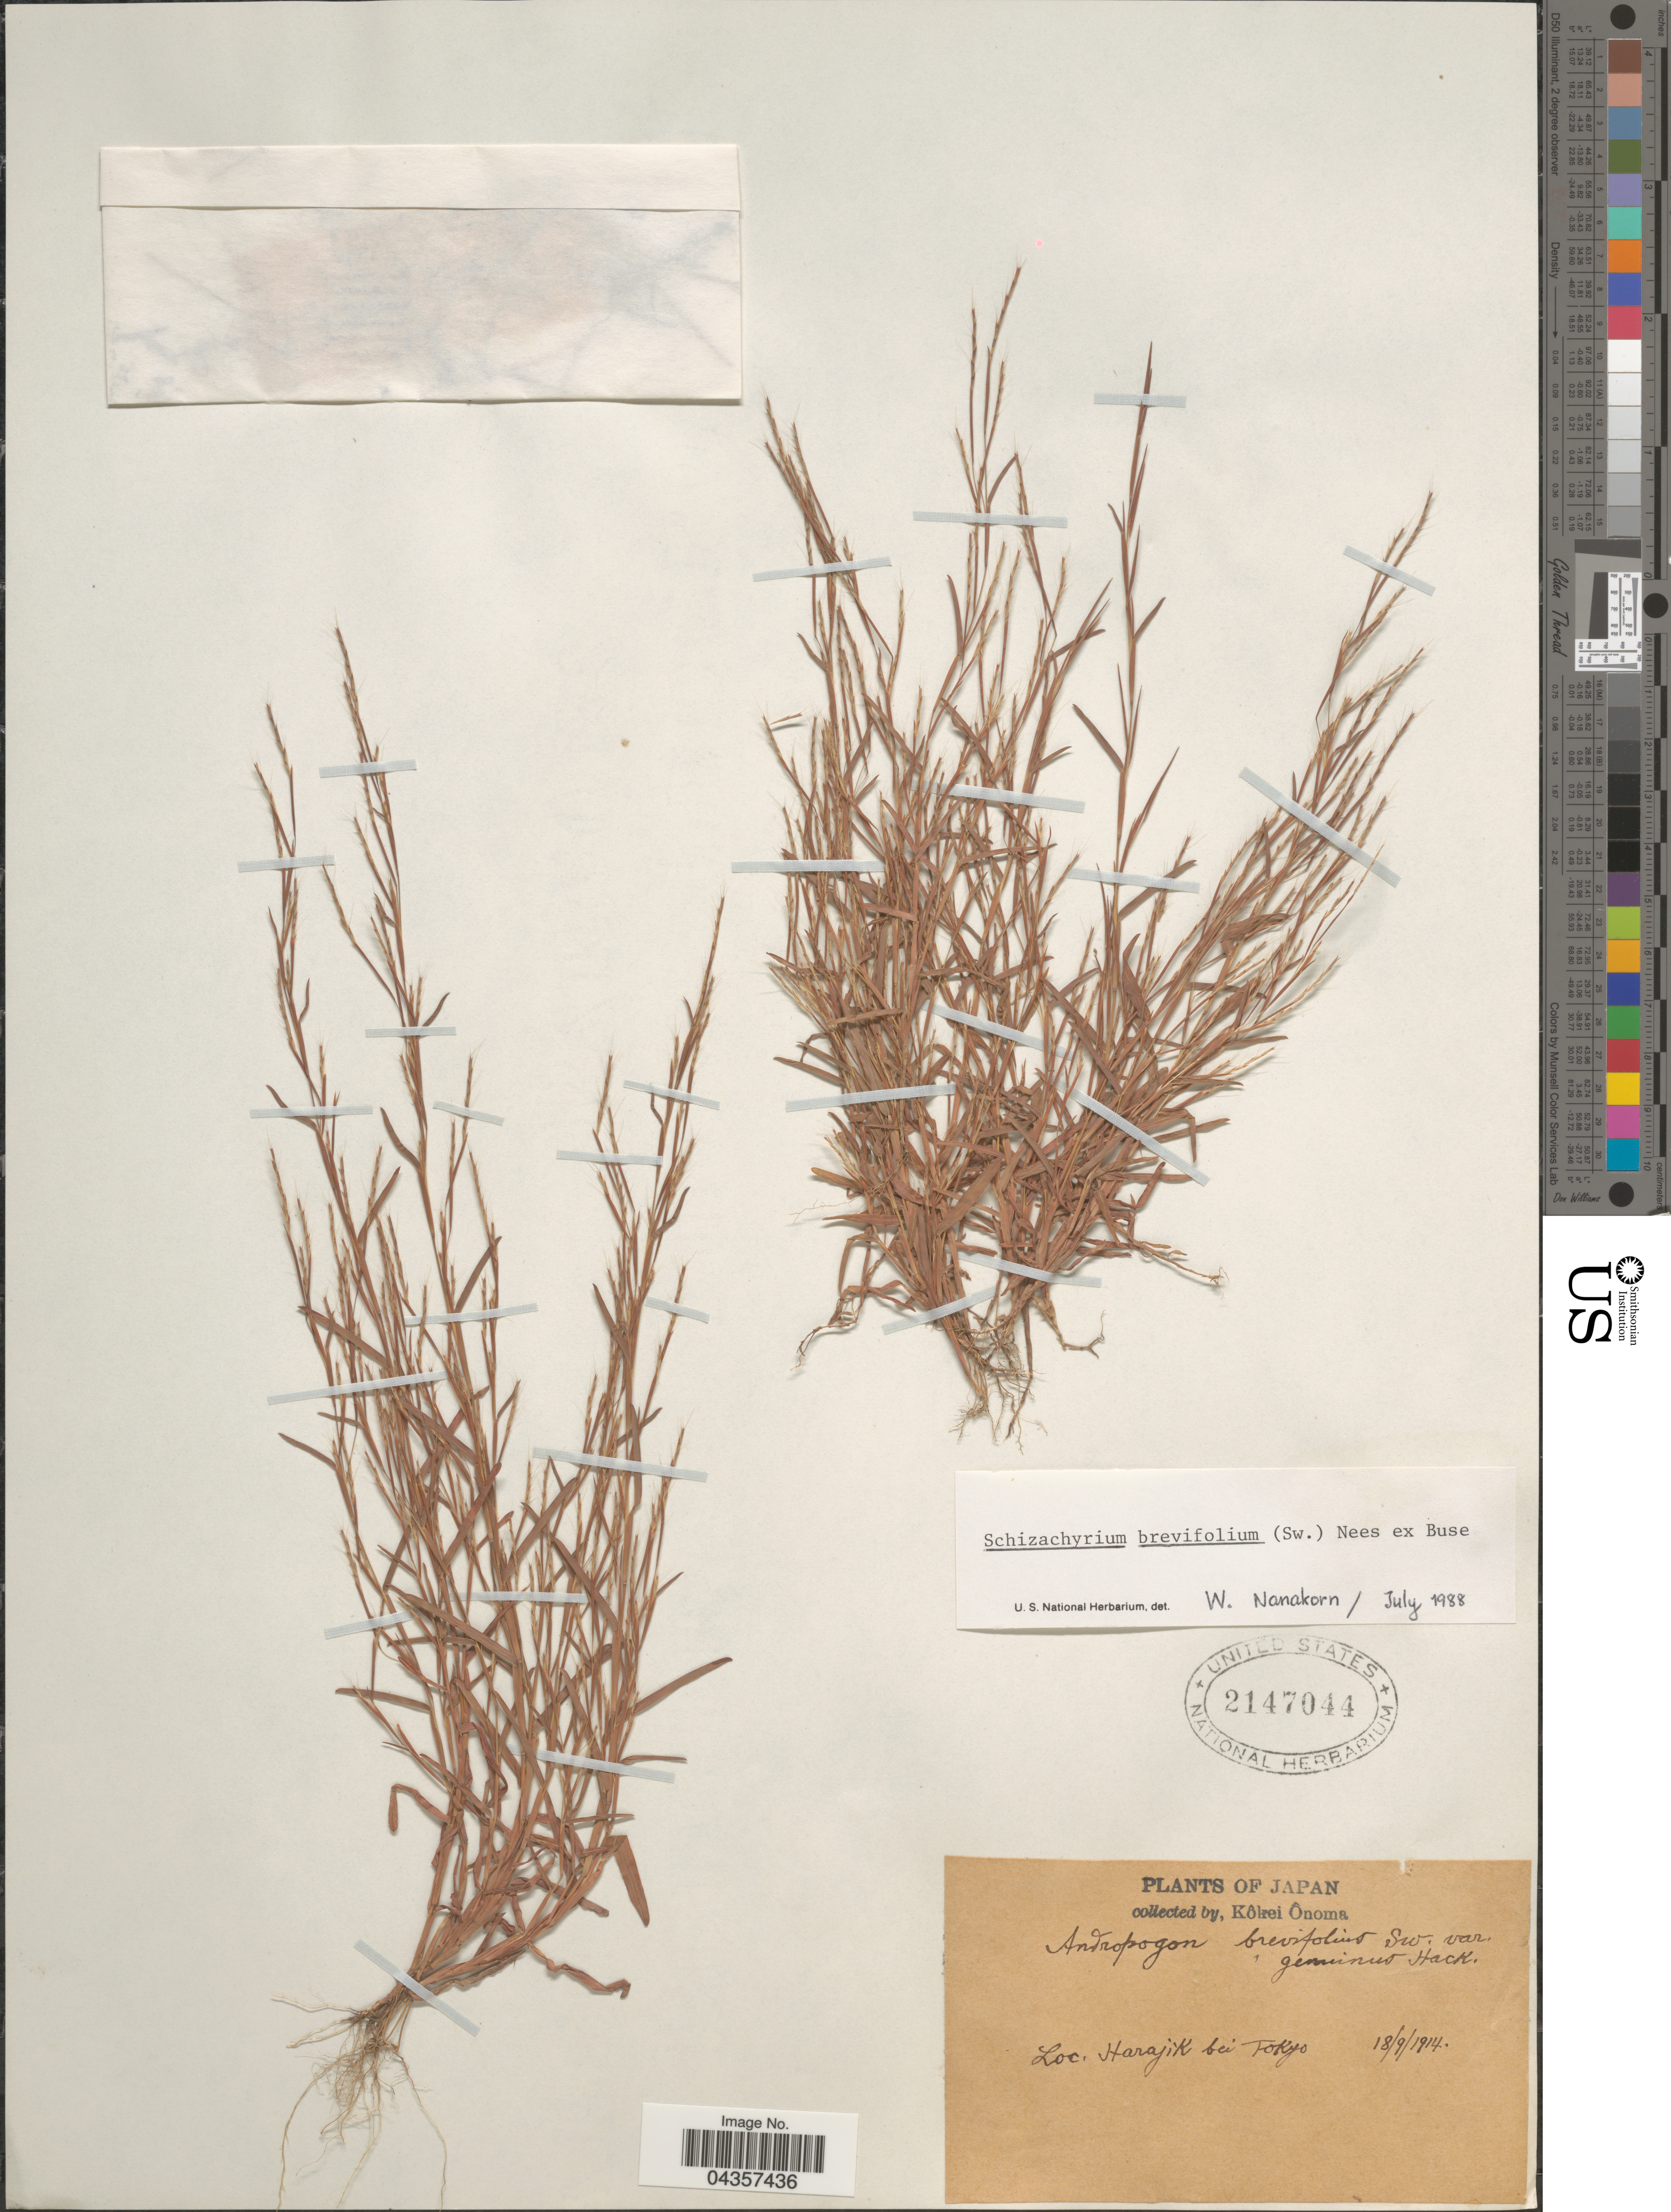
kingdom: Plantae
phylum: Tracheophyta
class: Liliopsida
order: Poales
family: Poaceae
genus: Schizachyrium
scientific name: Schizachyrium brevifolium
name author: (Sw.) Nees ex Büse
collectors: K. Onoma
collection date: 1914-09-18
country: Japan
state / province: Tokyo, Federal City of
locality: Harajik bei Tokyo.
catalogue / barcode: US 2147044